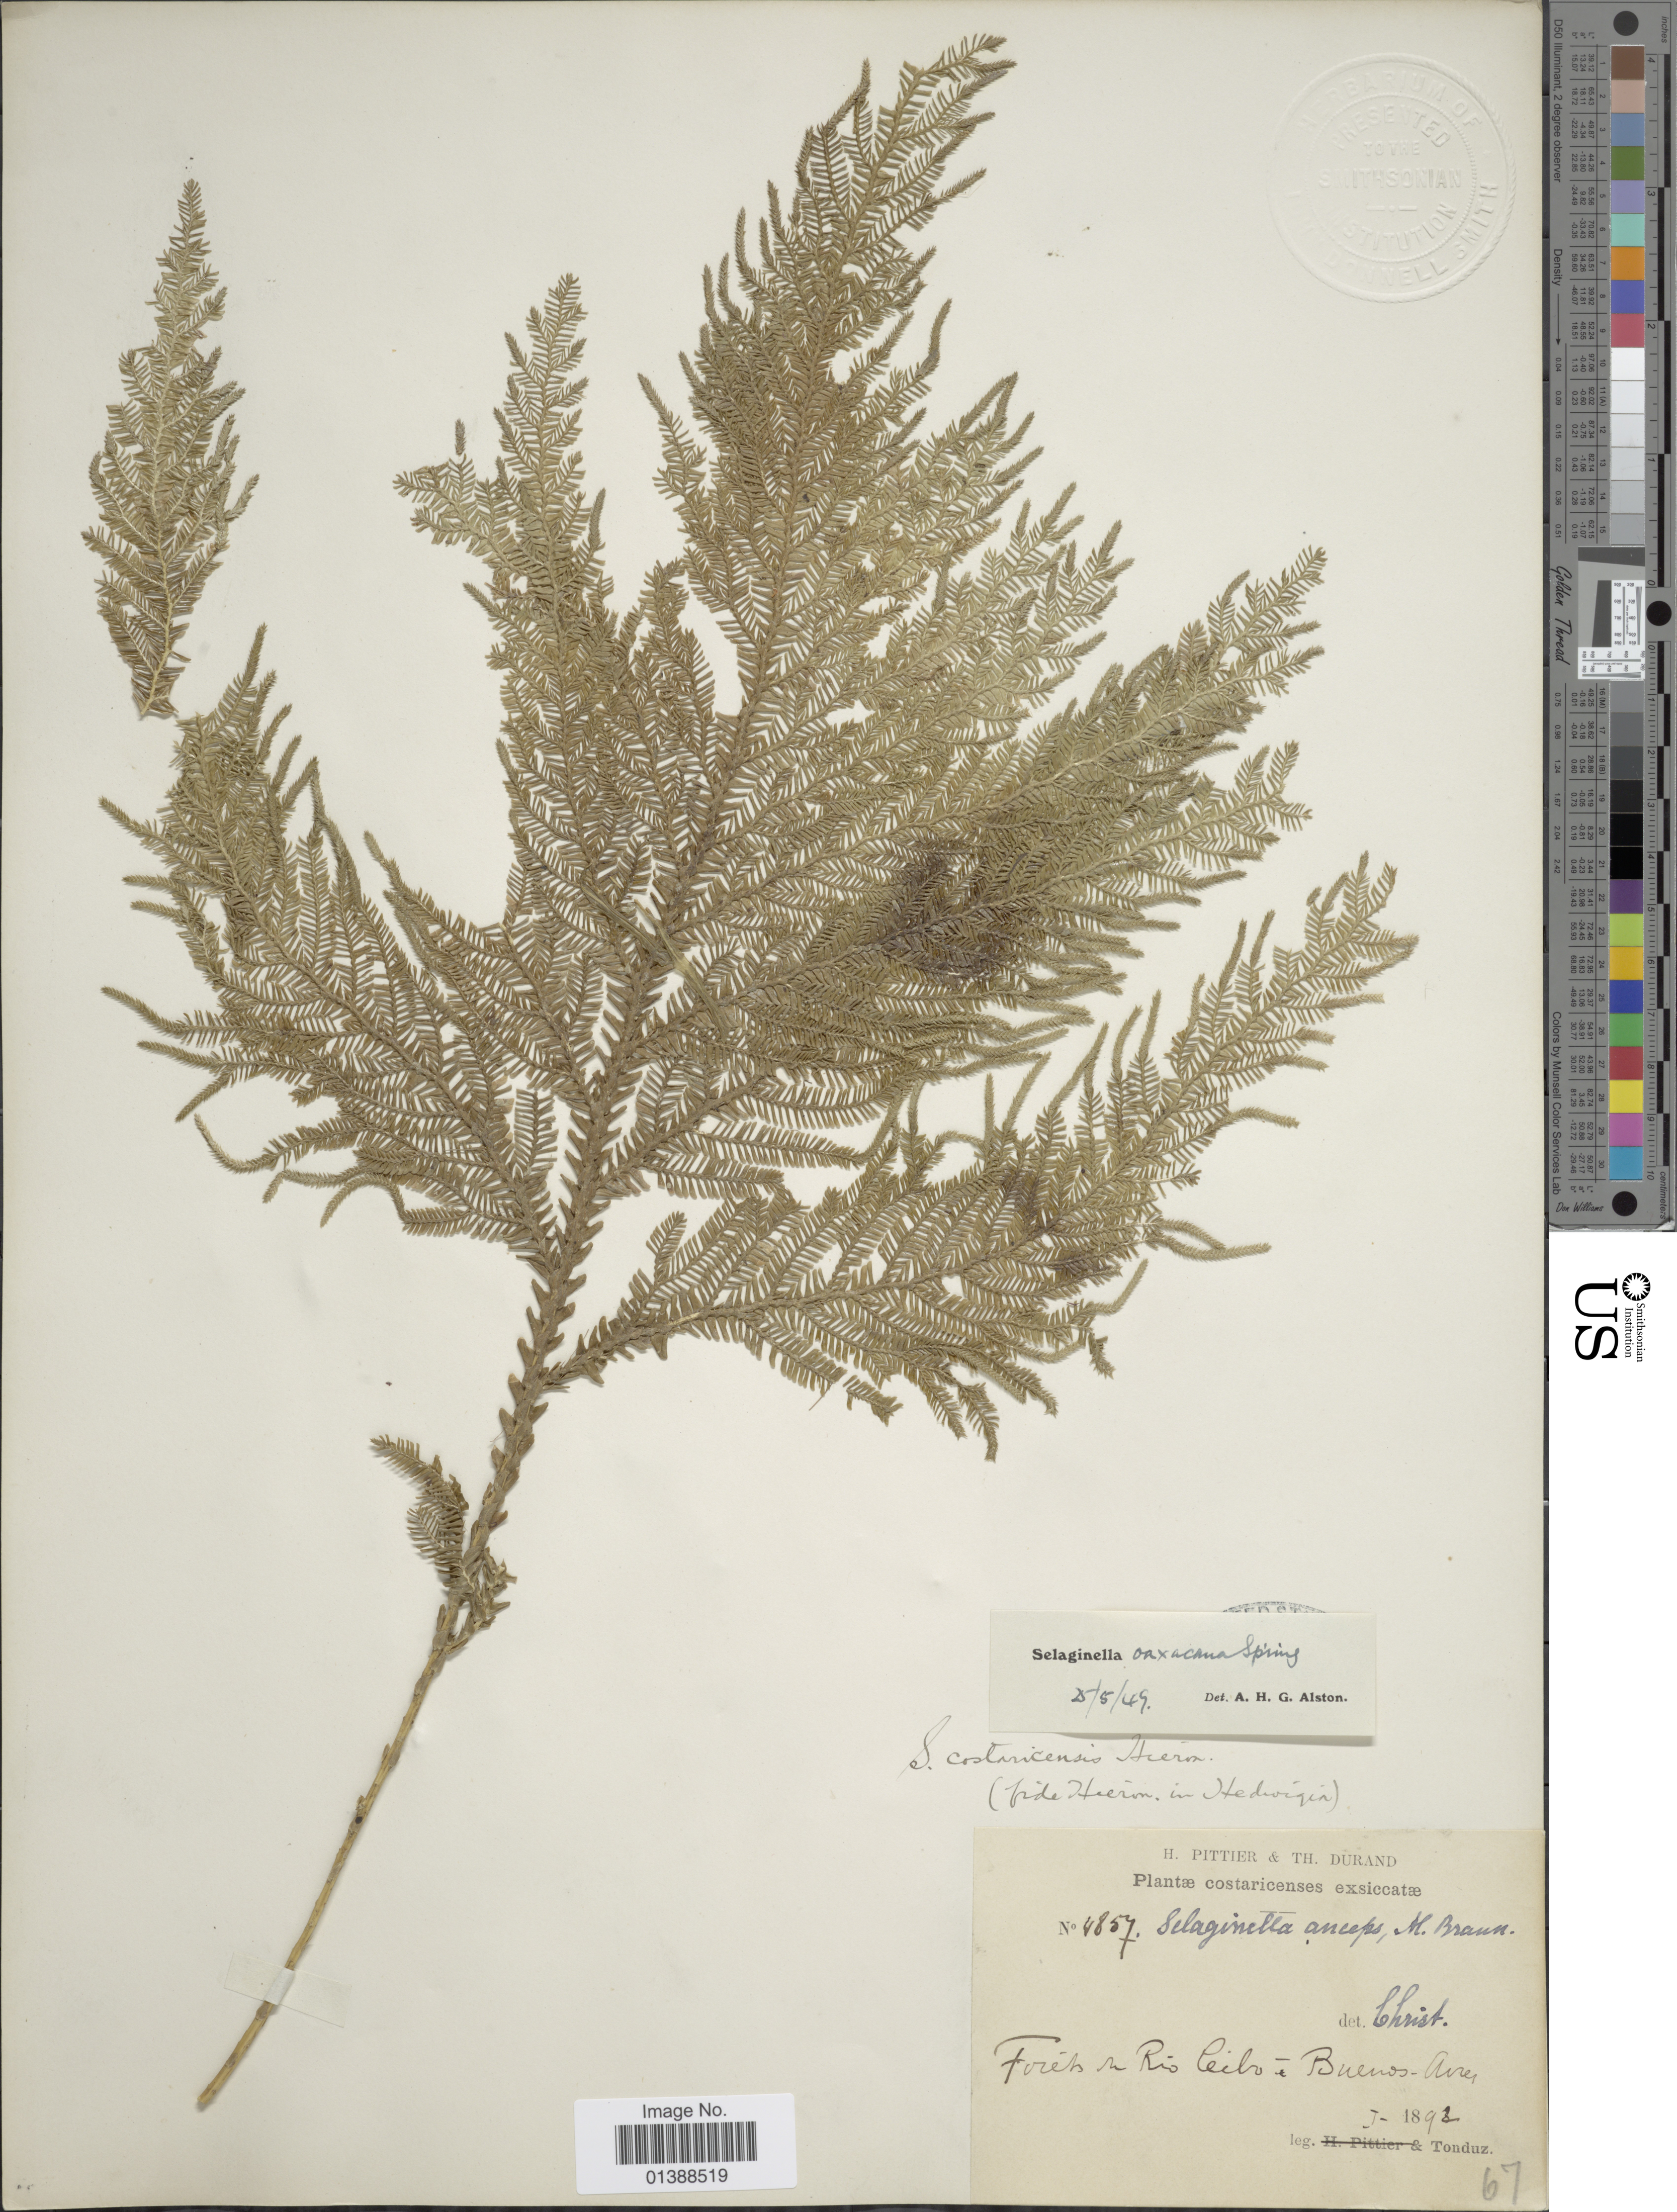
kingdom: Plantae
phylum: Tracheophyta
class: Lycopodiopsida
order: Selaginellales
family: Selaginellaceae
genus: Selaginella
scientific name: Selaginella oaxacana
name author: Spring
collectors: A. Tonduz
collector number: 4857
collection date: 1892-01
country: Costa Rica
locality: Forêts du Rio Ceibo - Buenos Aires.